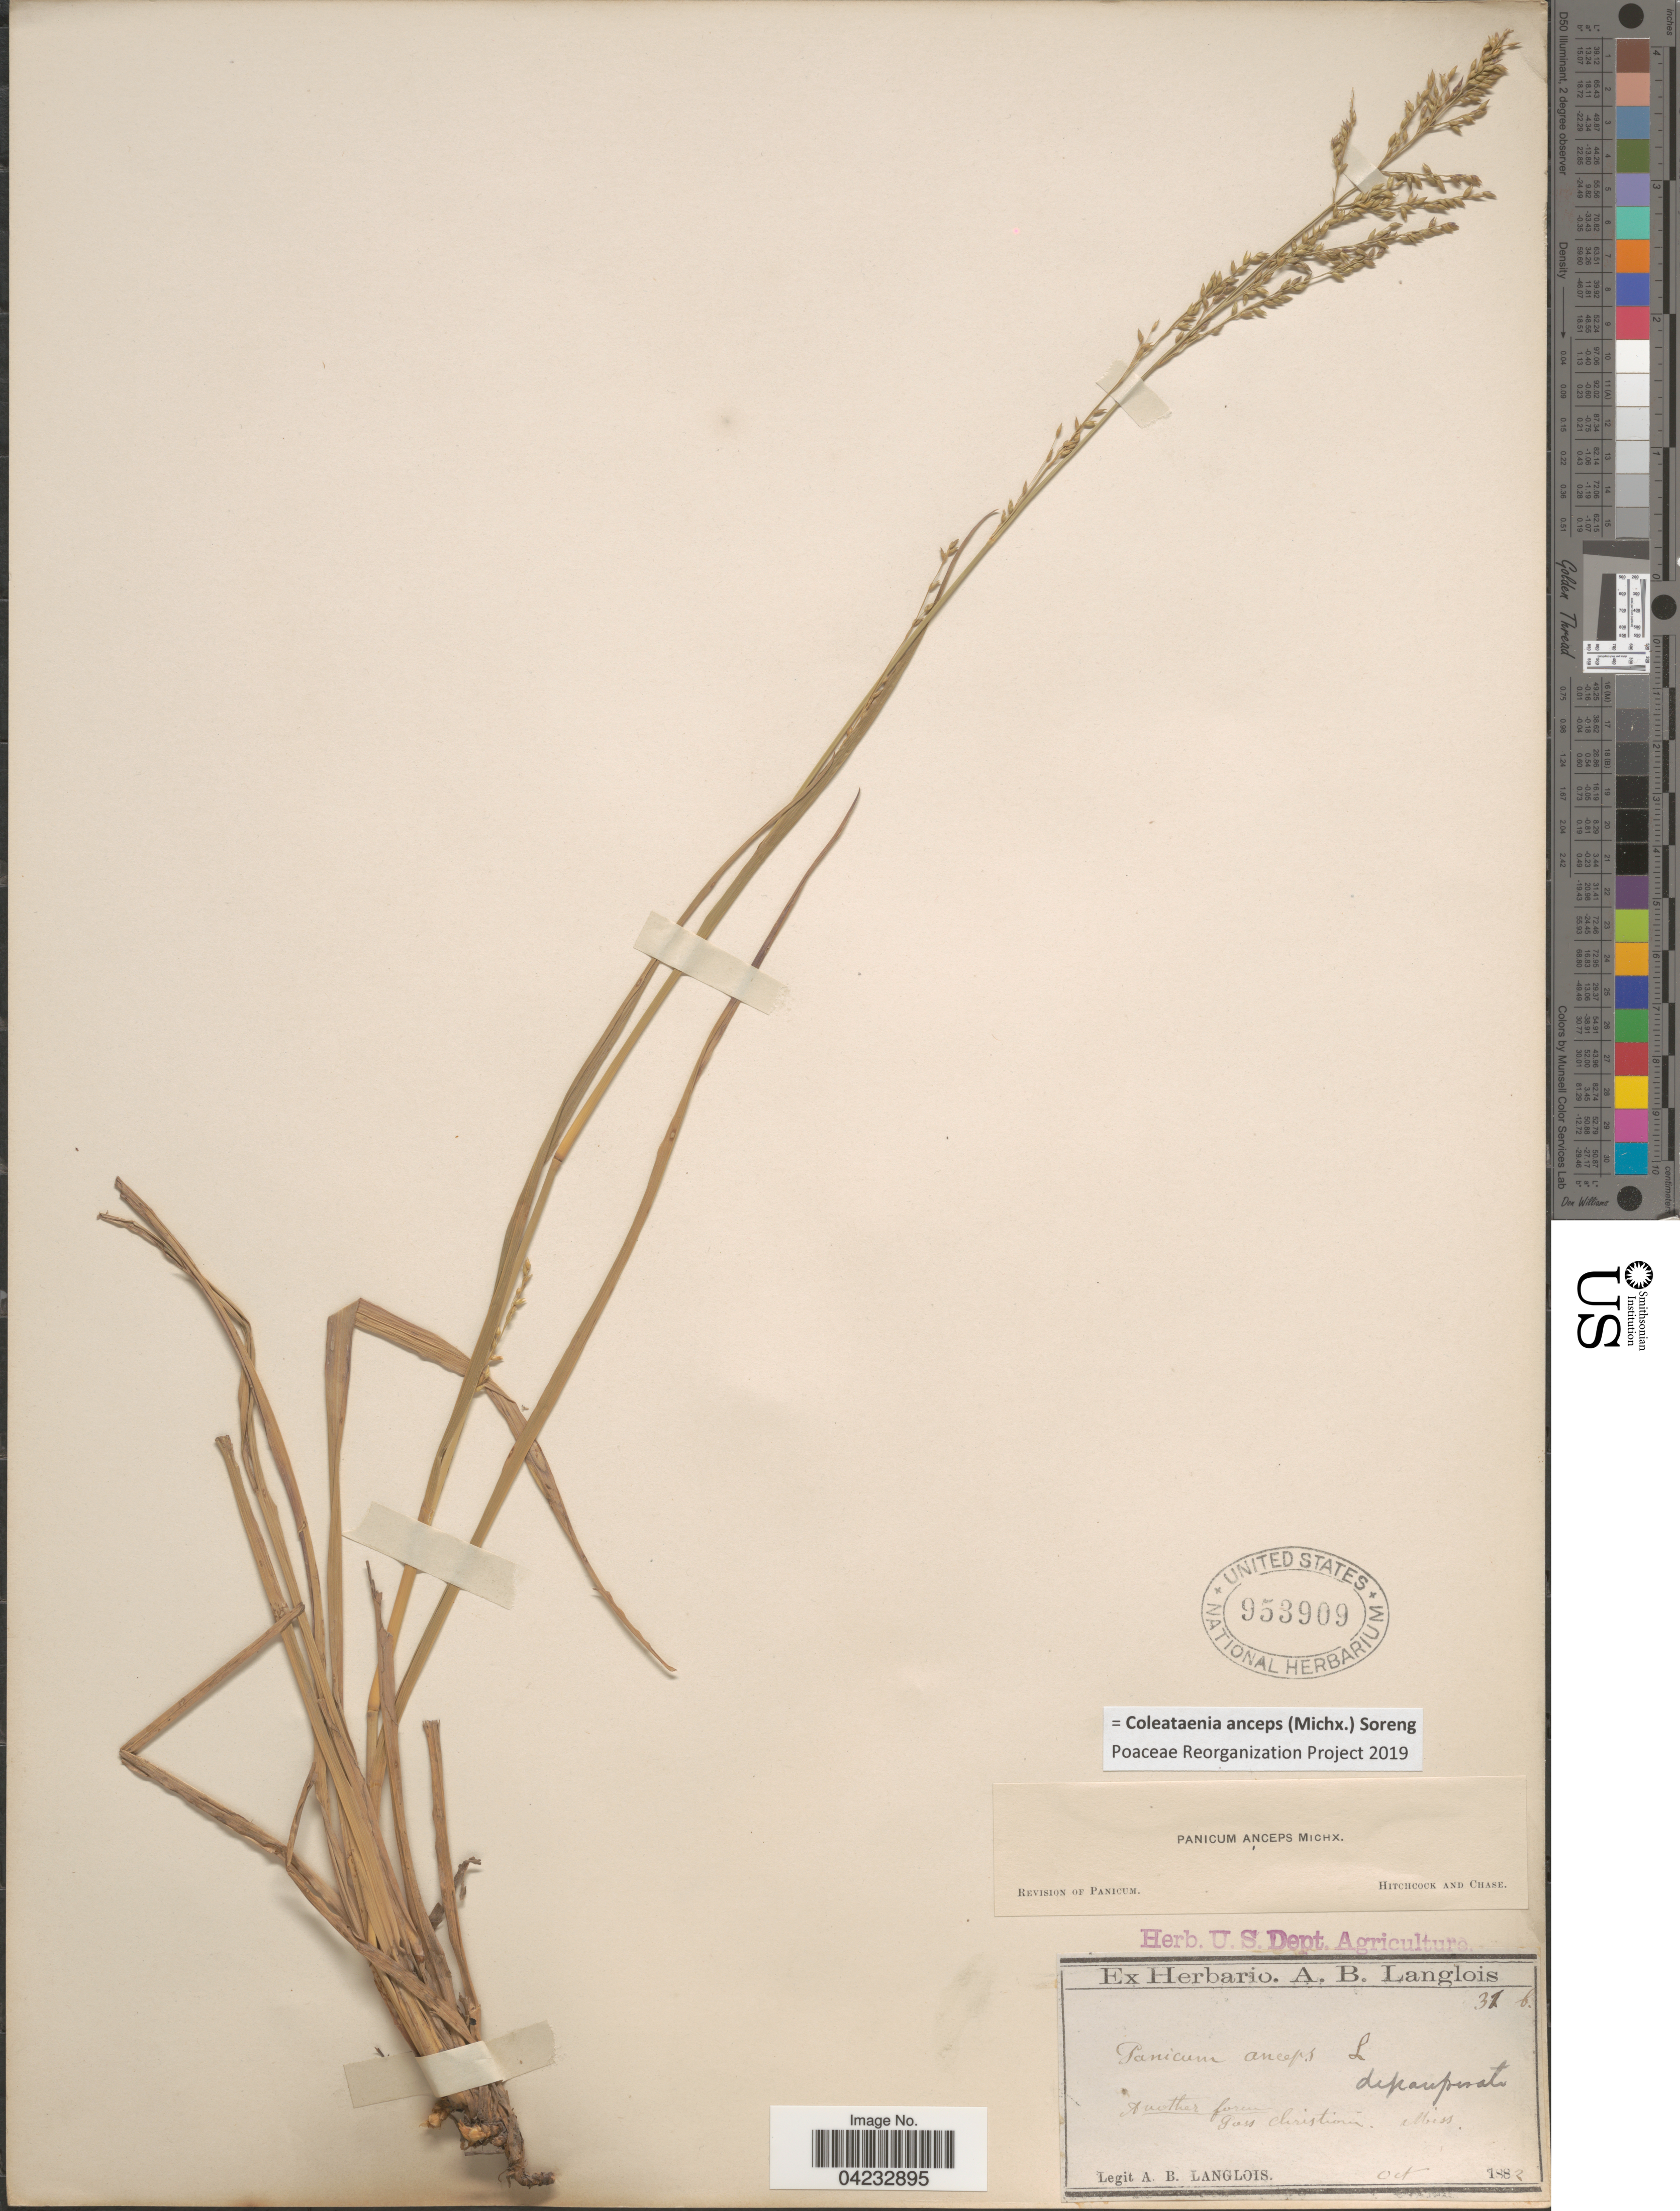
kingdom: Plantae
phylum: Tracheophyta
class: Liliopsida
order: Poales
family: Poaceae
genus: Coleataenia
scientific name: Coleataenia anceps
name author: (Michx.) Soreng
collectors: A. Langlois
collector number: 31b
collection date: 1882-10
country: United States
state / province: Mississippi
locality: Goss Christian.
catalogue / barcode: US 953909